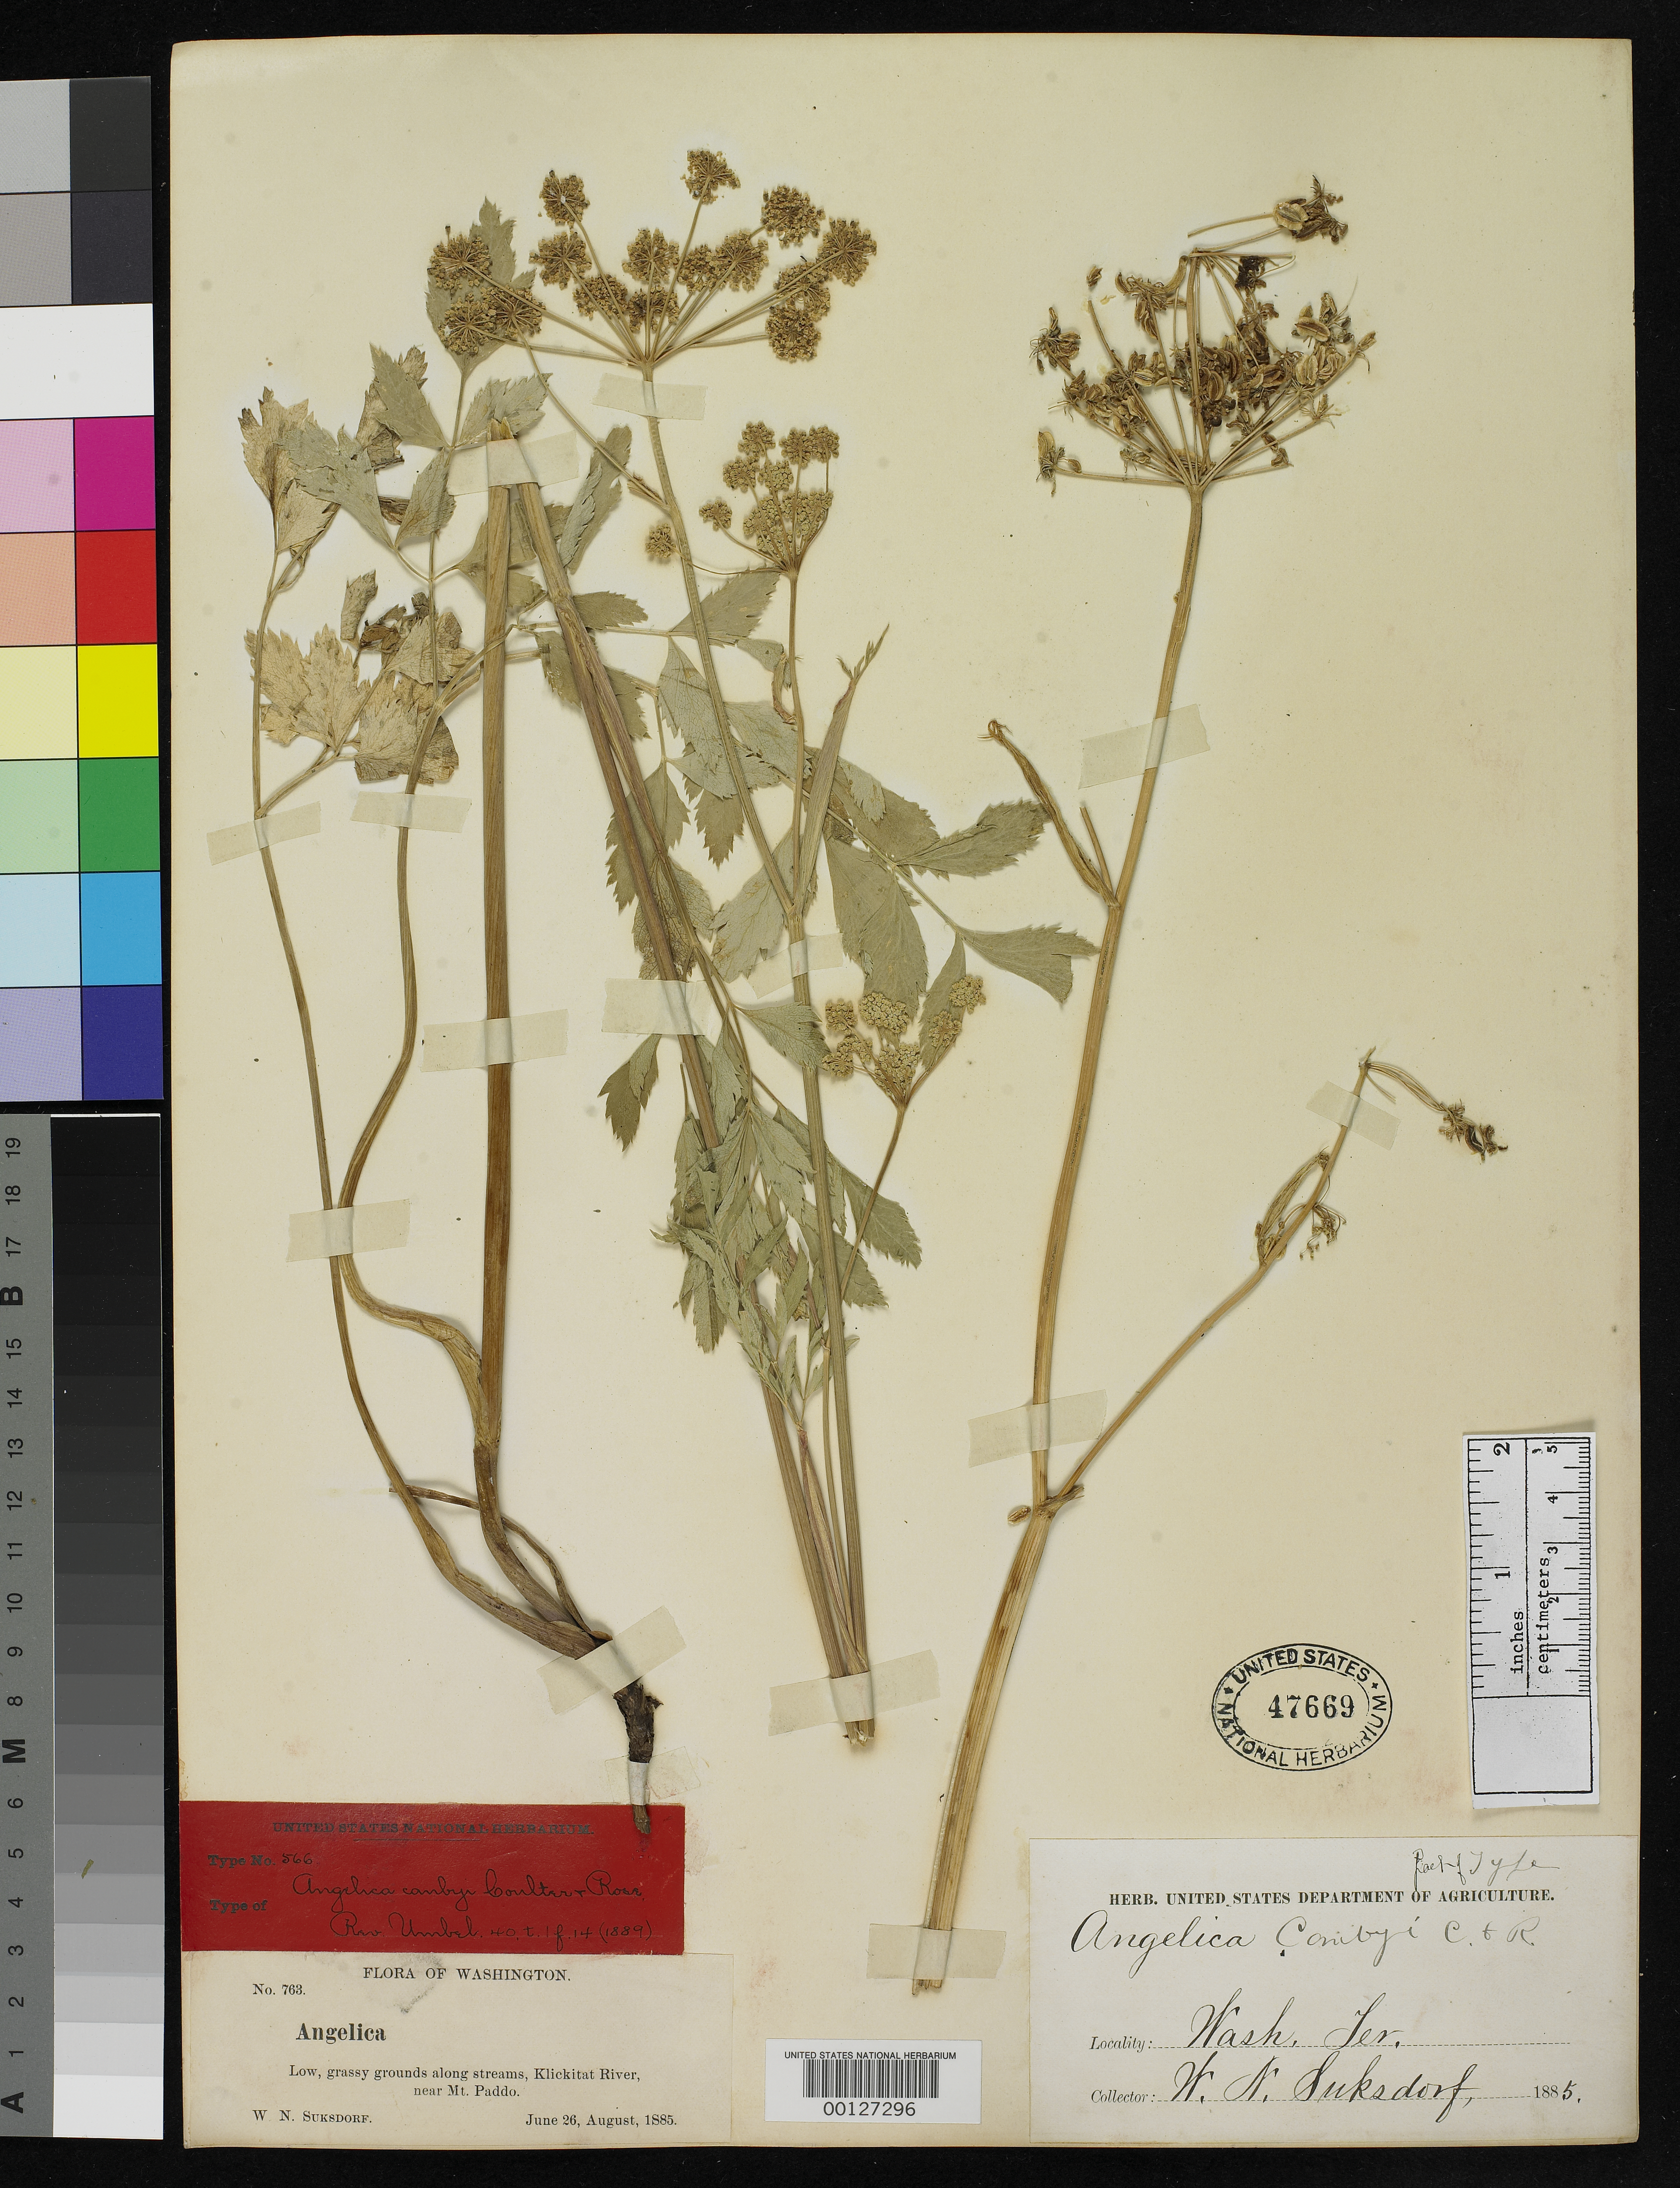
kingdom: Plantae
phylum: Tracheophyta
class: Magnoliopsida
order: Apiales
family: Apiaceae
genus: Angelica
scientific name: Angelica canbyi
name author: J.M. Coult. & Rose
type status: Syntype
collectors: W. N. Suksdorf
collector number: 763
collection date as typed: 26 Jun 1885 to 26 Aug 1885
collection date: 1885-06-26/1885-08-26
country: United States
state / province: Washington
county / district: Klickitat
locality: Klickitat River, Mount Adams.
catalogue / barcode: US 47669